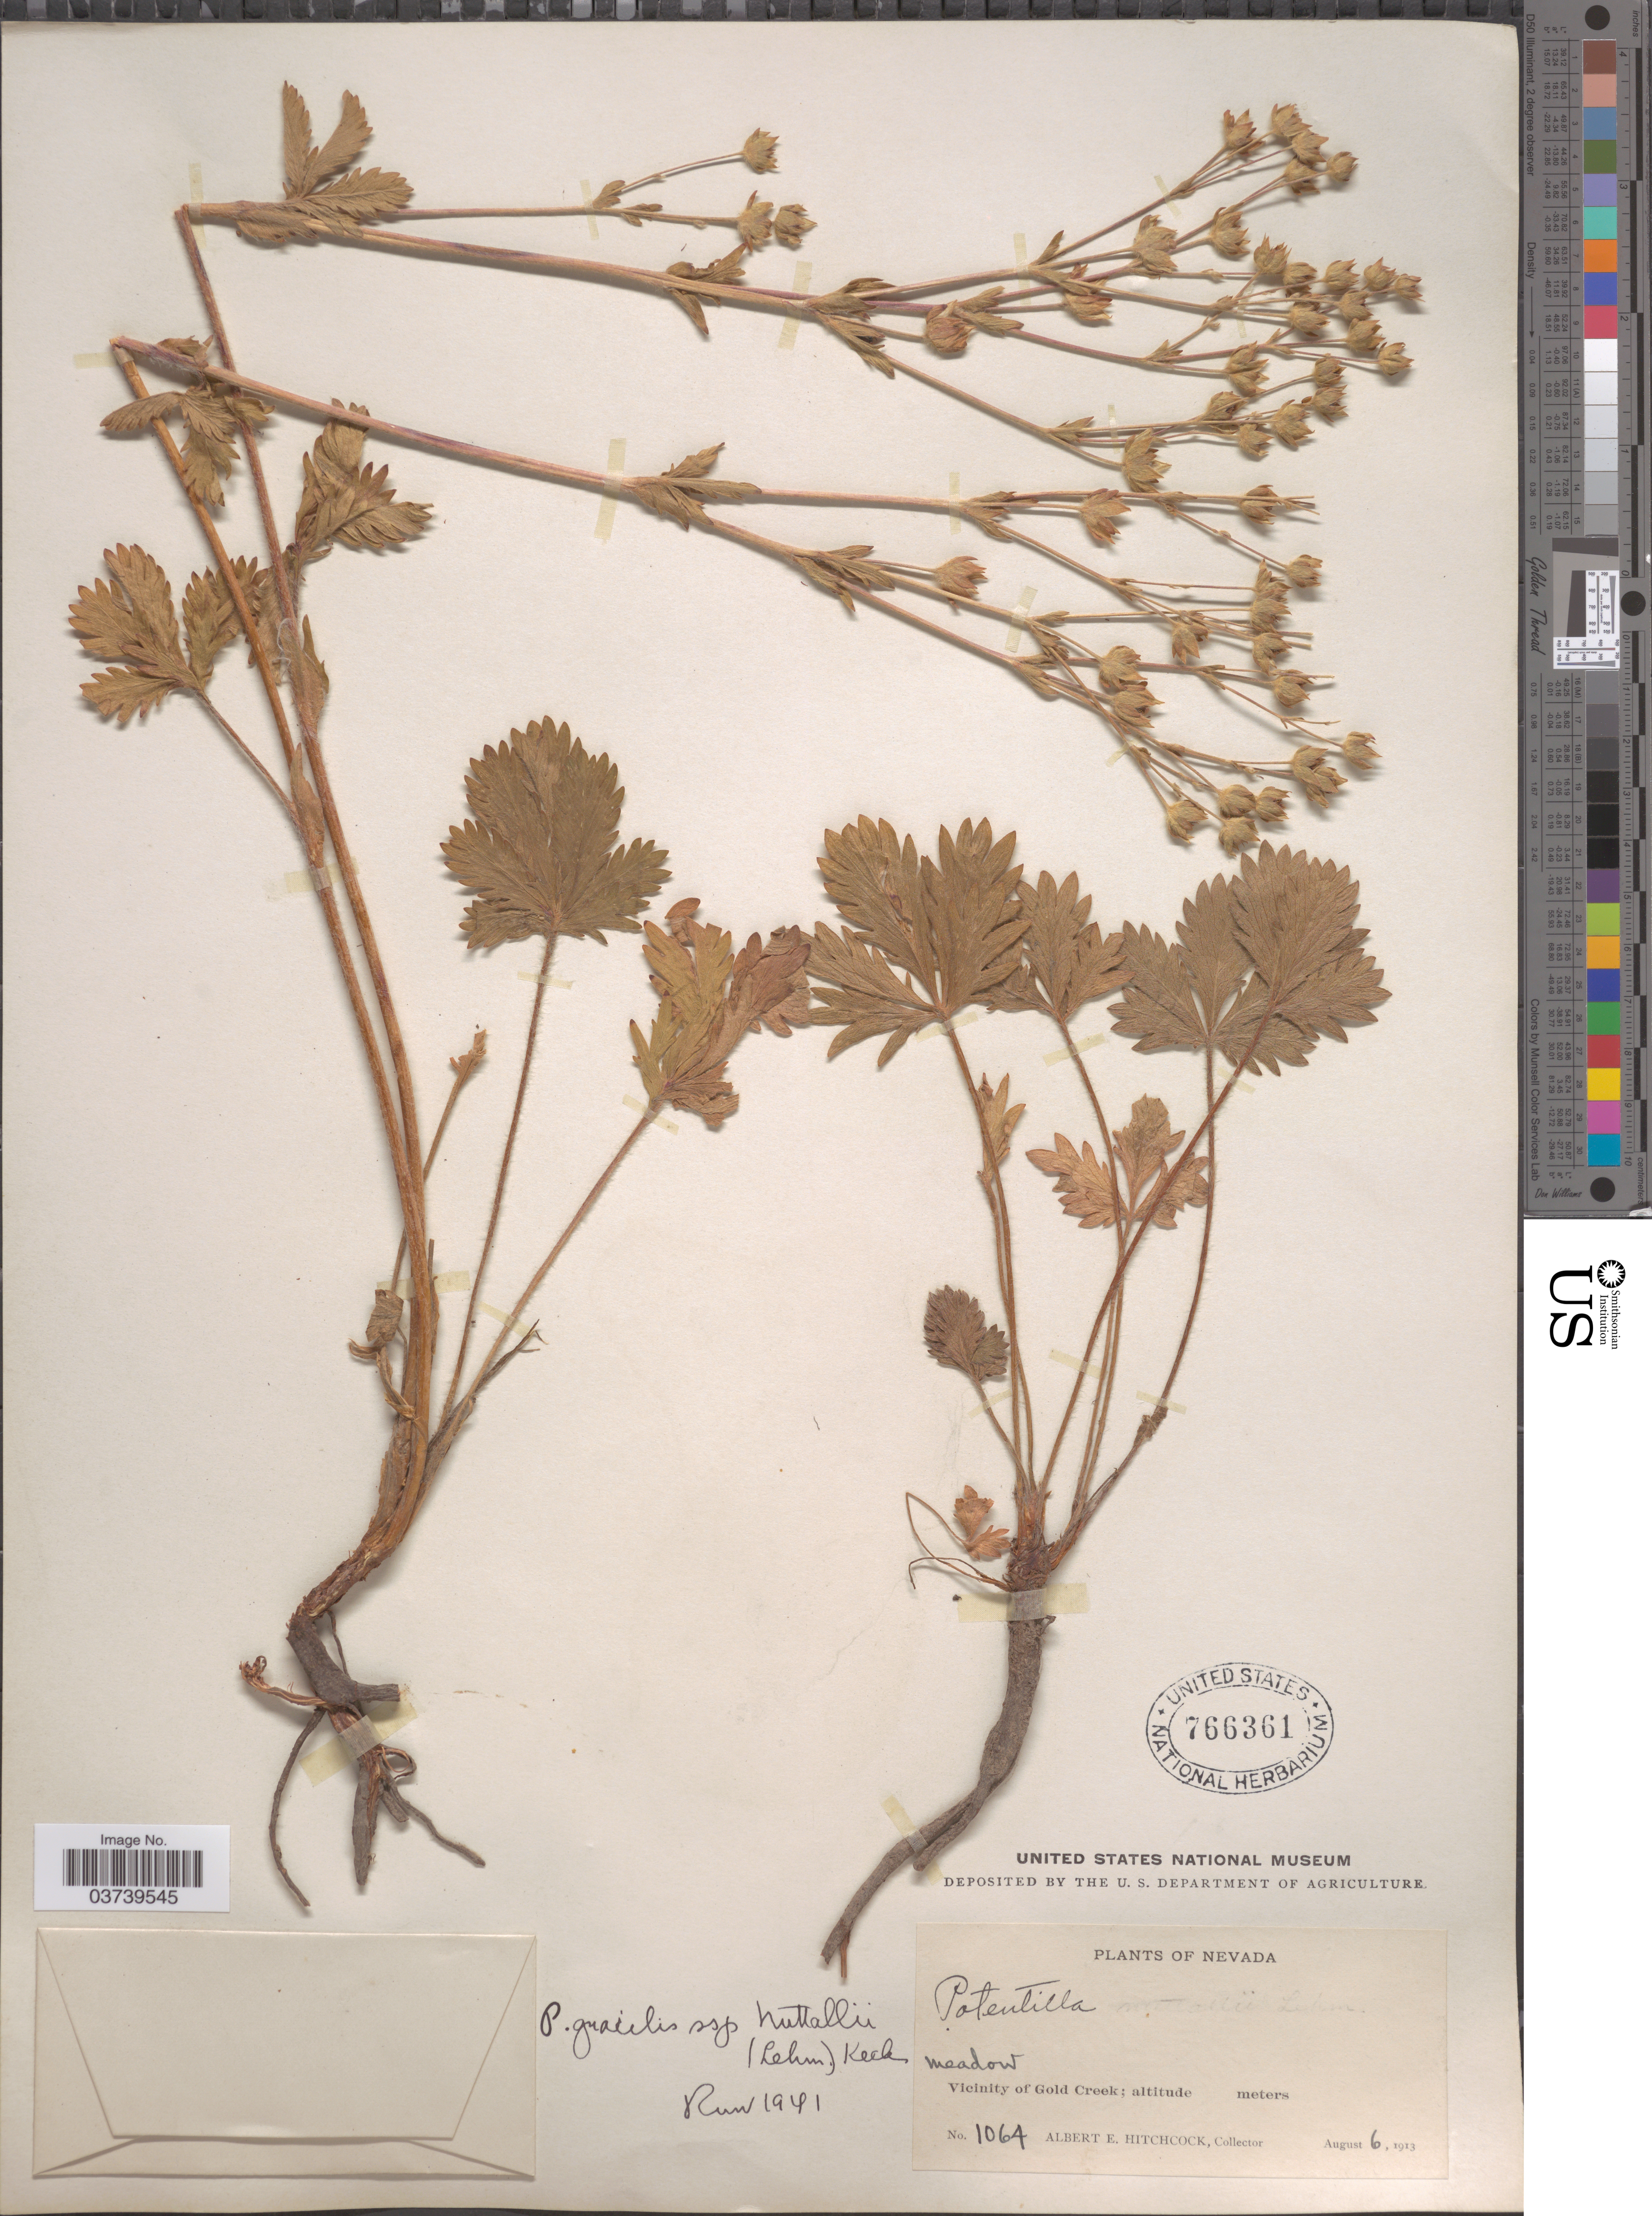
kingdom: Plantae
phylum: Tracheophyta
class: Magnoliopsida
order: Rosales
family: Rosaceae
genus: Potentilla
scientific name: Potentilla gracilis var. fastigiata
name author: (Nutt.) S. Watson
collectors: A. Hitchcock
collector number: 1064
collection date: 1913-08-06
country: United States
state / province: Nevada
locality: Vicinity of Gold Creek.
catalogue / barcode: US 766361